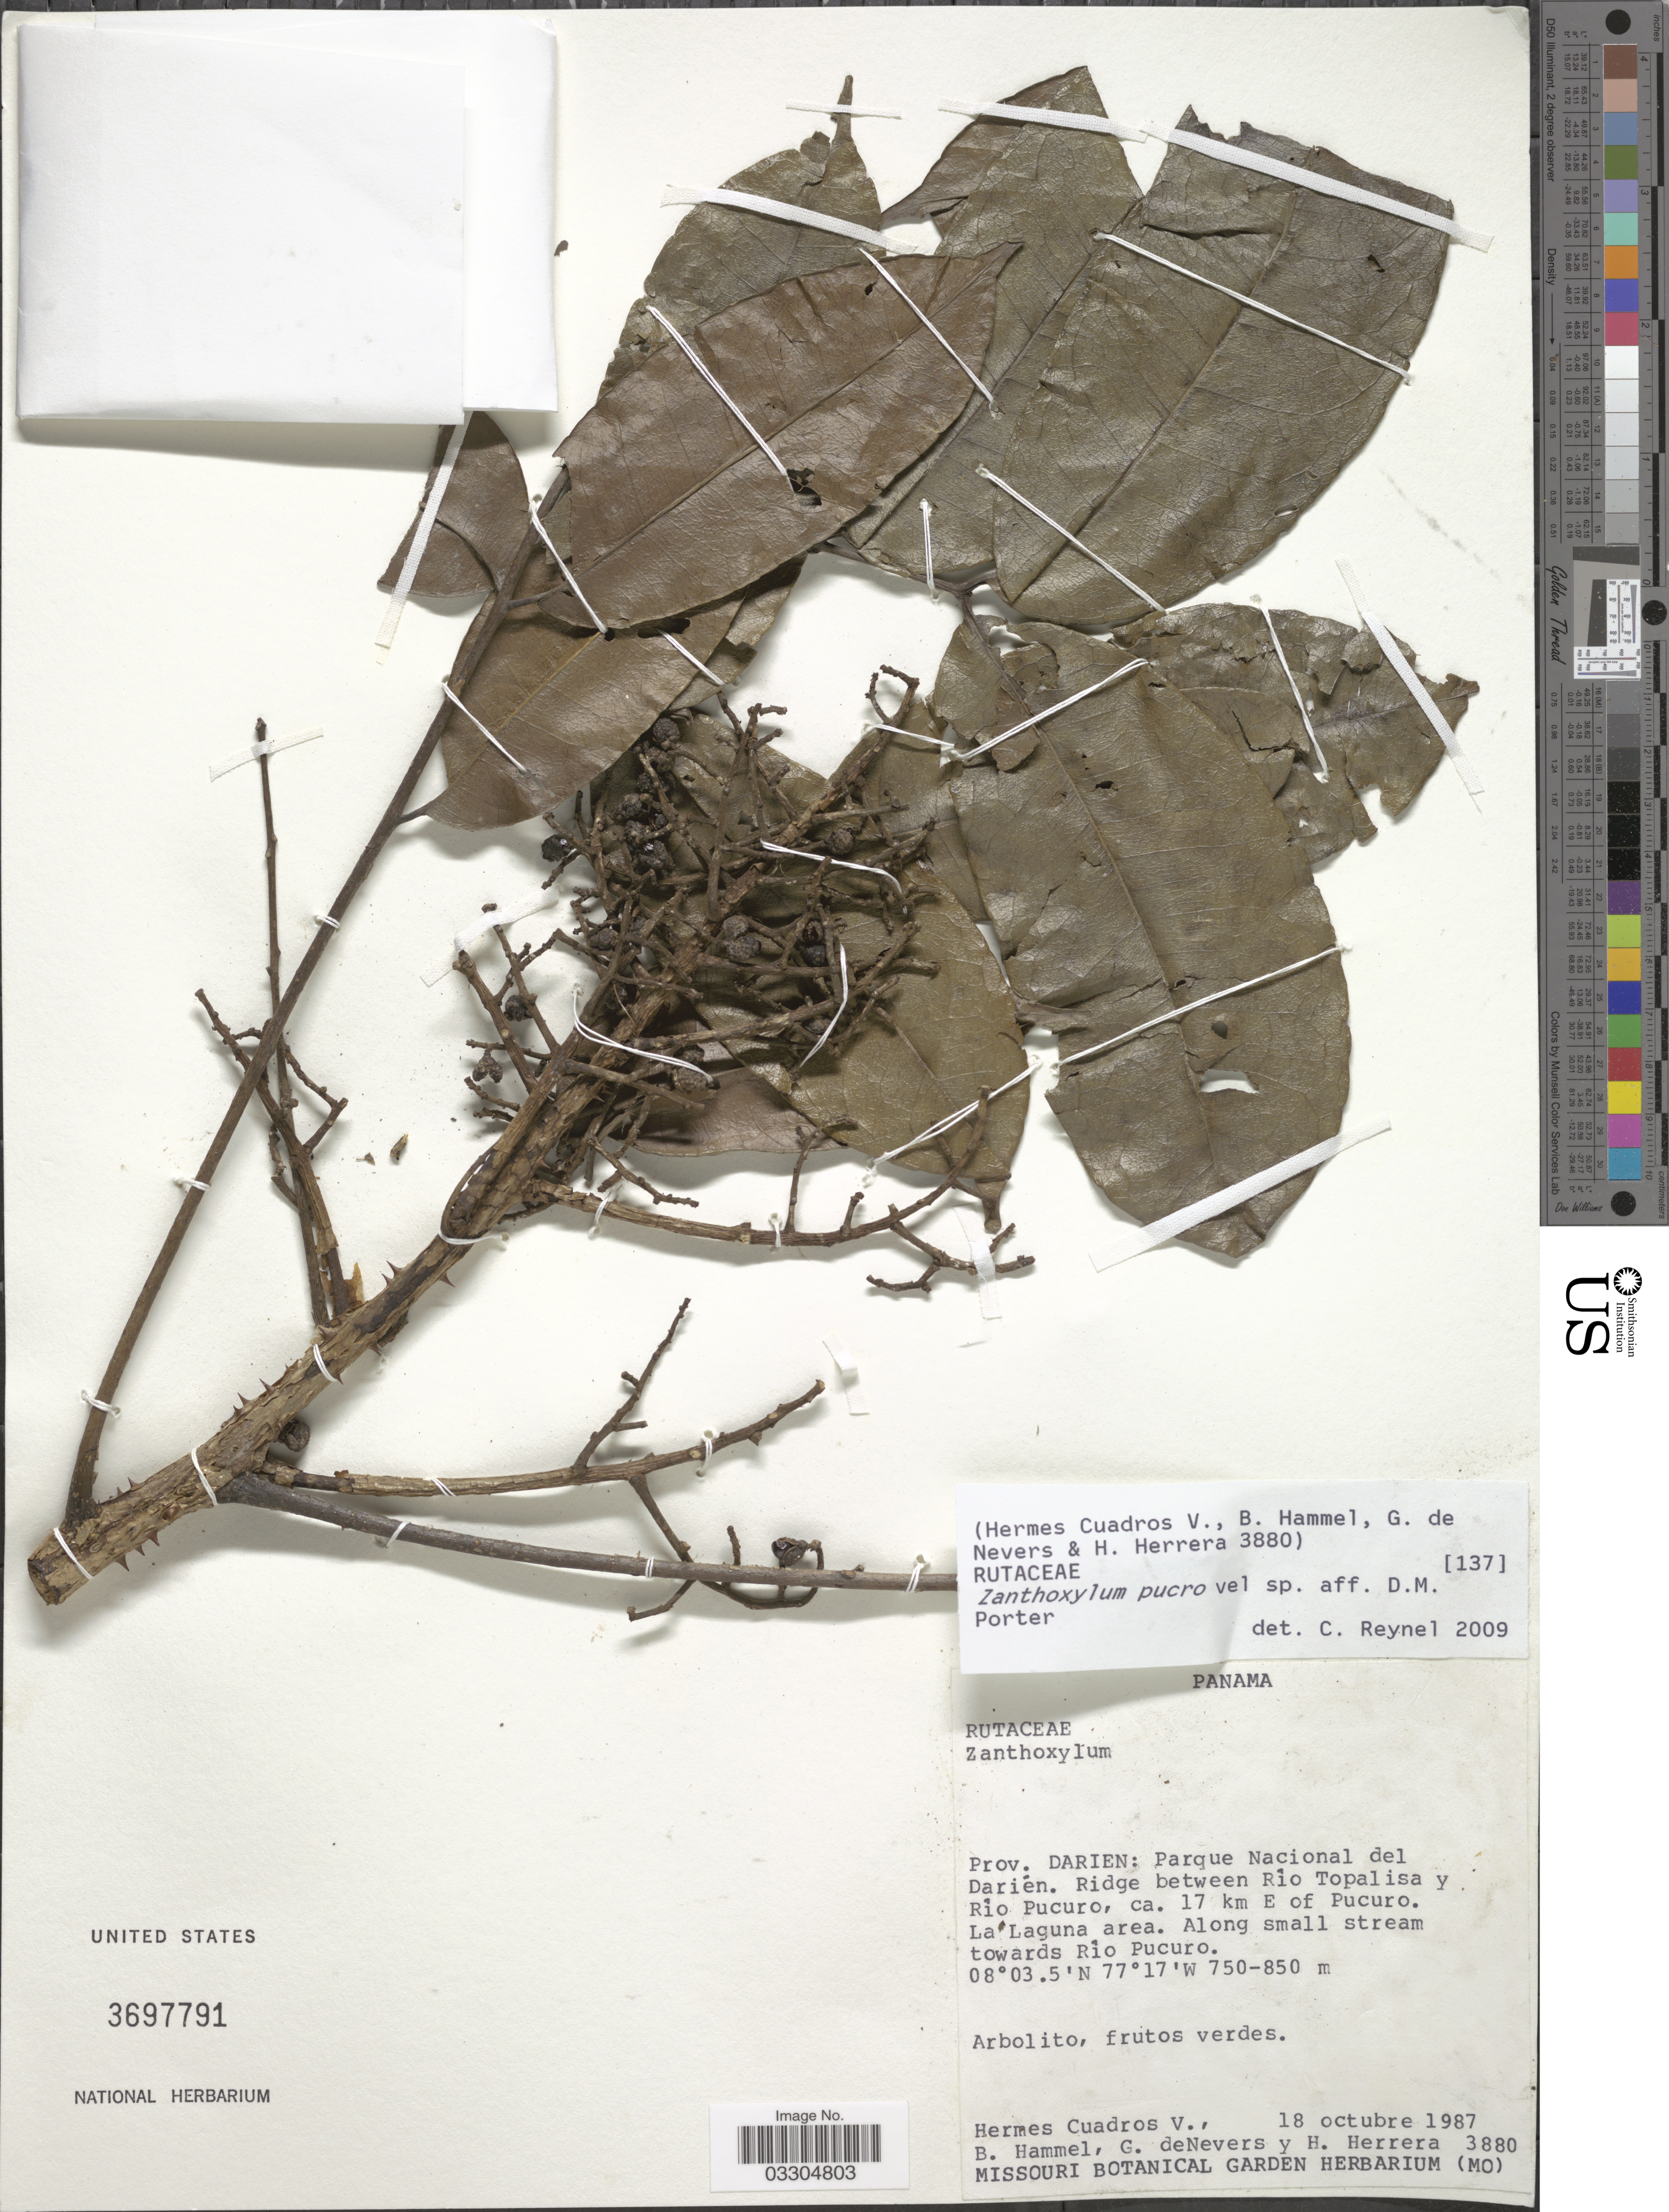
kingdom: Plantae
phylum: Tracheophyta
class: Magnoliopsida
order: Sapindales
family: Rutaceae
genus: Zanthoxylum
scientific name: Zanthoxylum pucro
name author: D.M. Porter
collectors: H. Cuadros V., B. Hammel, G. DeNevers & H. Herrera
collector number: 3880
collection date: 1987-10-18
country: Panama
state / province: Darién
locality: Parque Nacional del Darién. Ridge between Río Topalisa y Río Pucuro, ca. 17 km E of Pucuro. La Laguna area. Along small stream towards Río Pucuro.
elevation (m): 750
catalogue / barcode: US 3697791